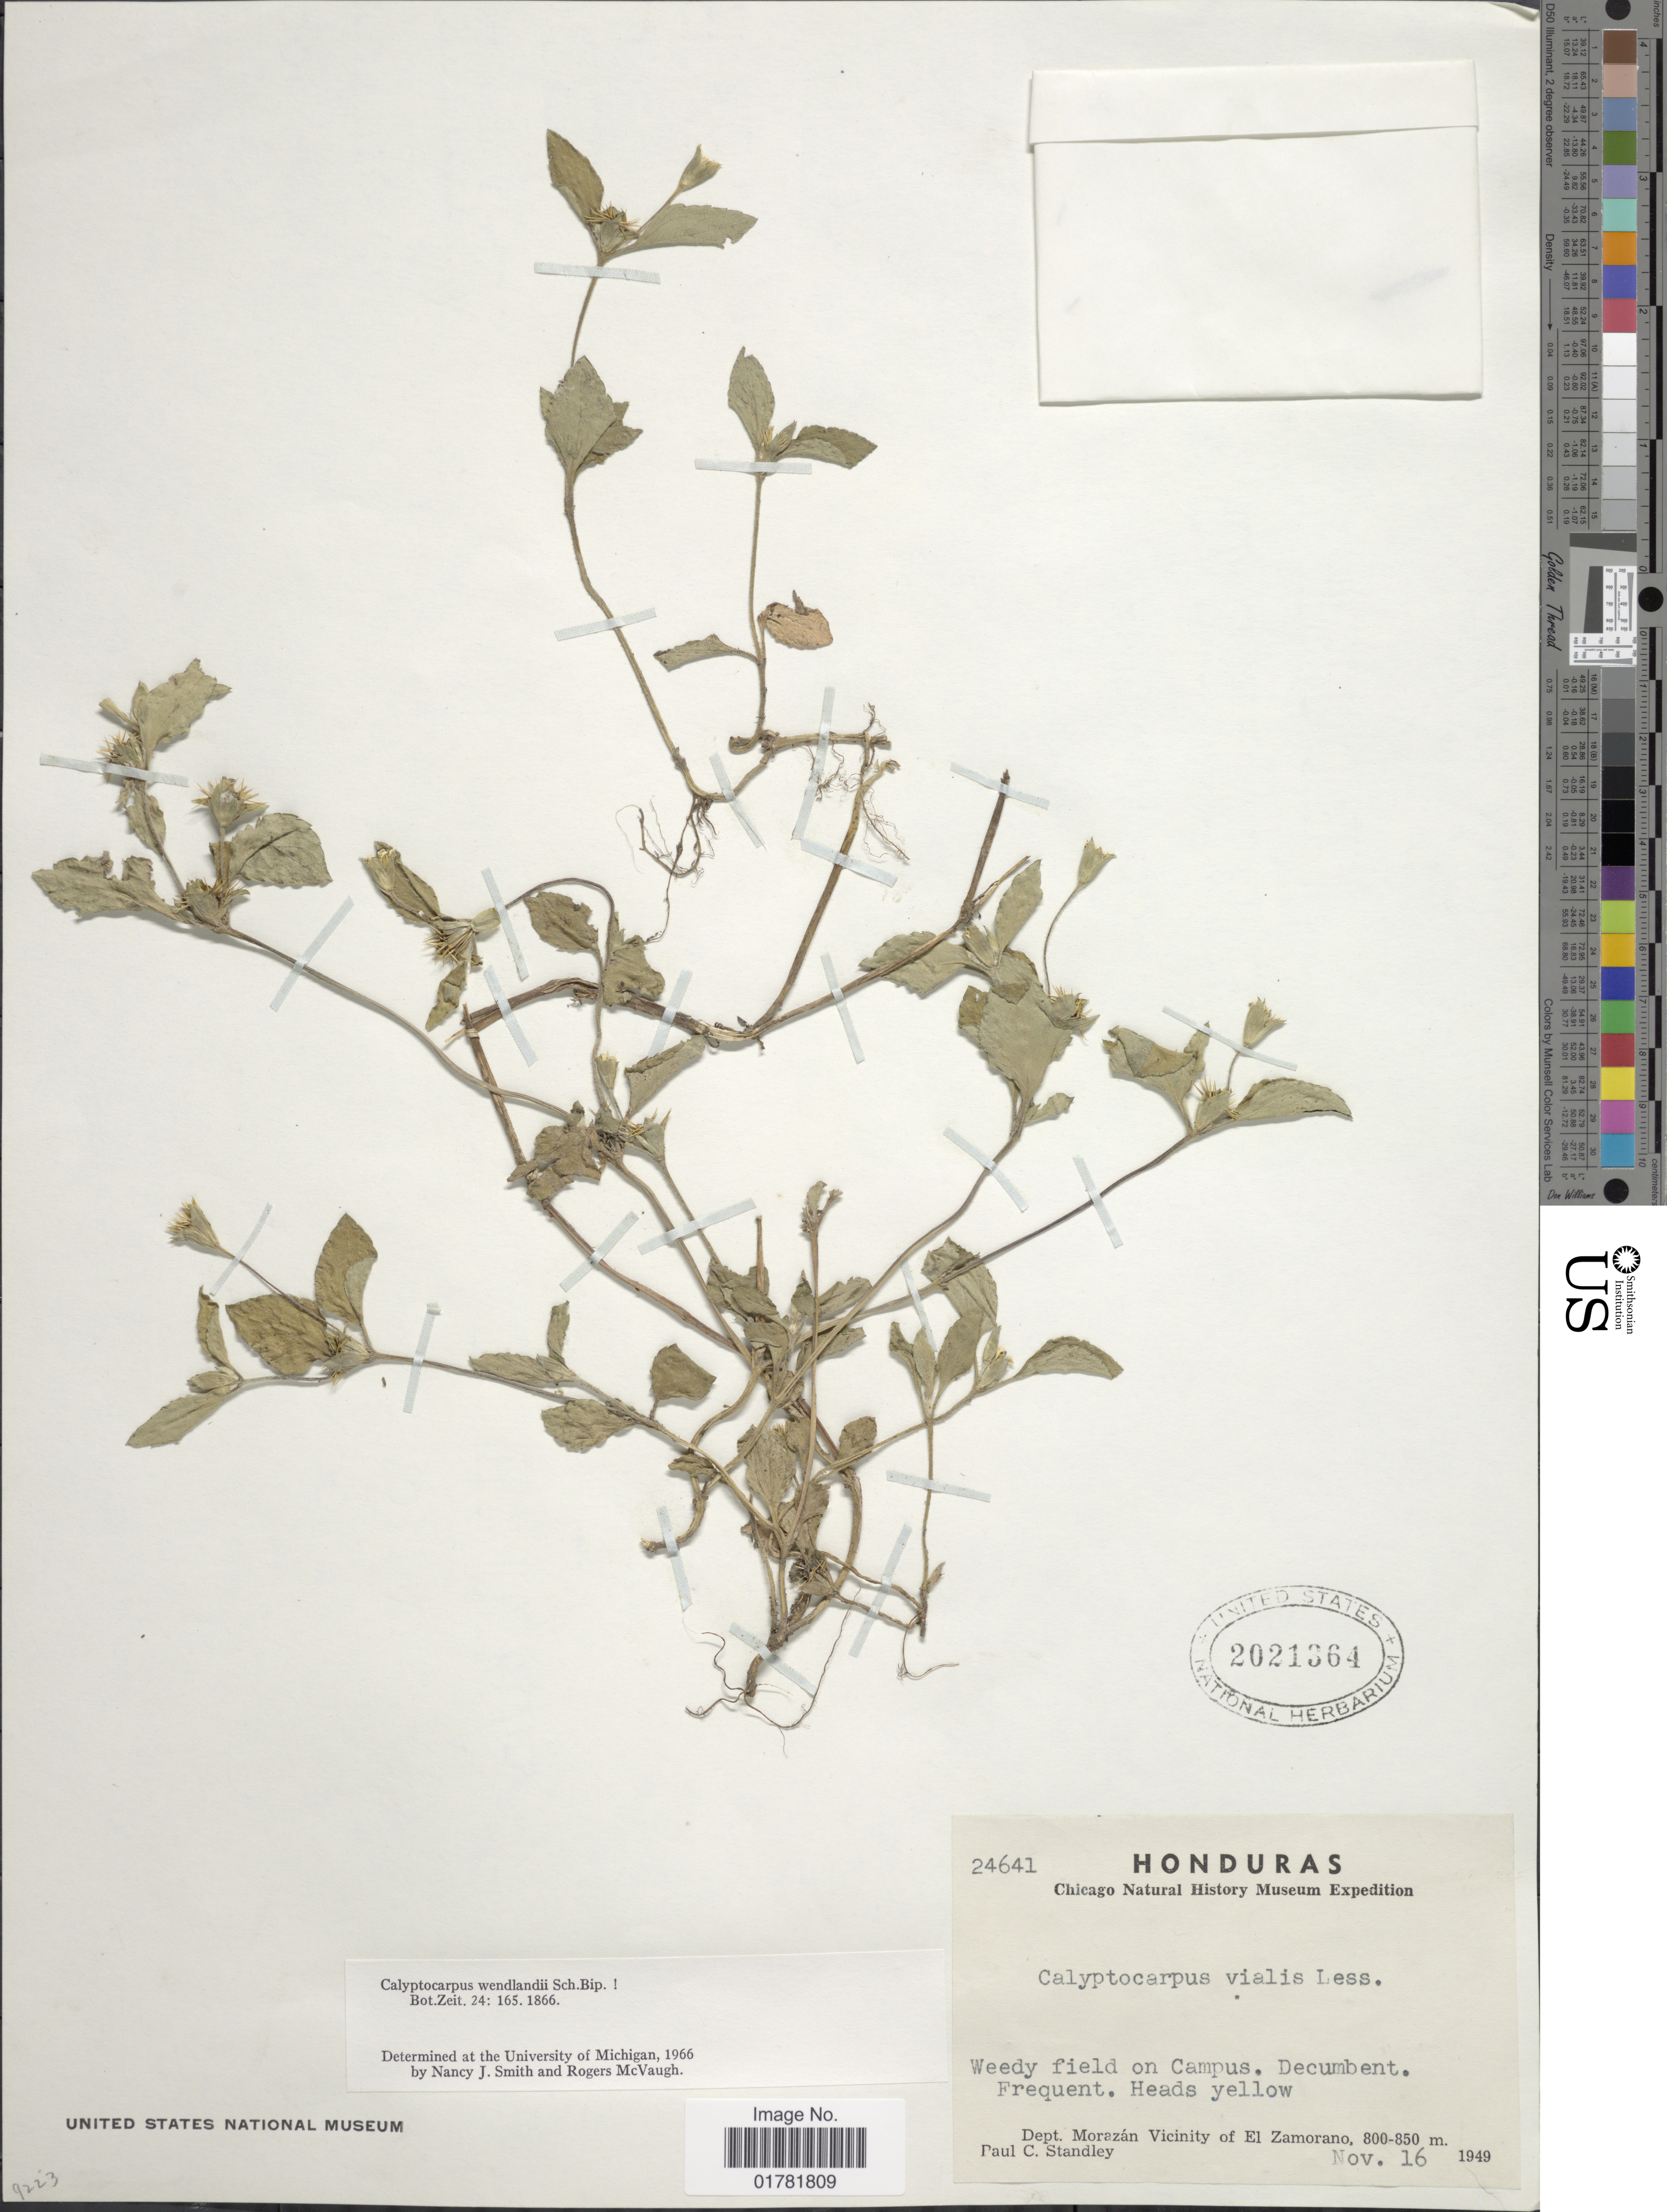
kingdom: Plantae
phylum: Tracheophyta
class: Magnoliopsida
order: Asterales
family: Asteraceae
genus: Calyptocarpus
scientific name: Calyptocarpus wendlandii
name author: Sch. Bip.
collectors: P. C. Standley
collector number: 24641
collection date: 1949-11-16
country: Honduras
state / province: Fco. Morazán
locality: Dept. Morazán Vicinity of E; Zamorano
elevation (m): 800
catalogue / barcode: US 2021364